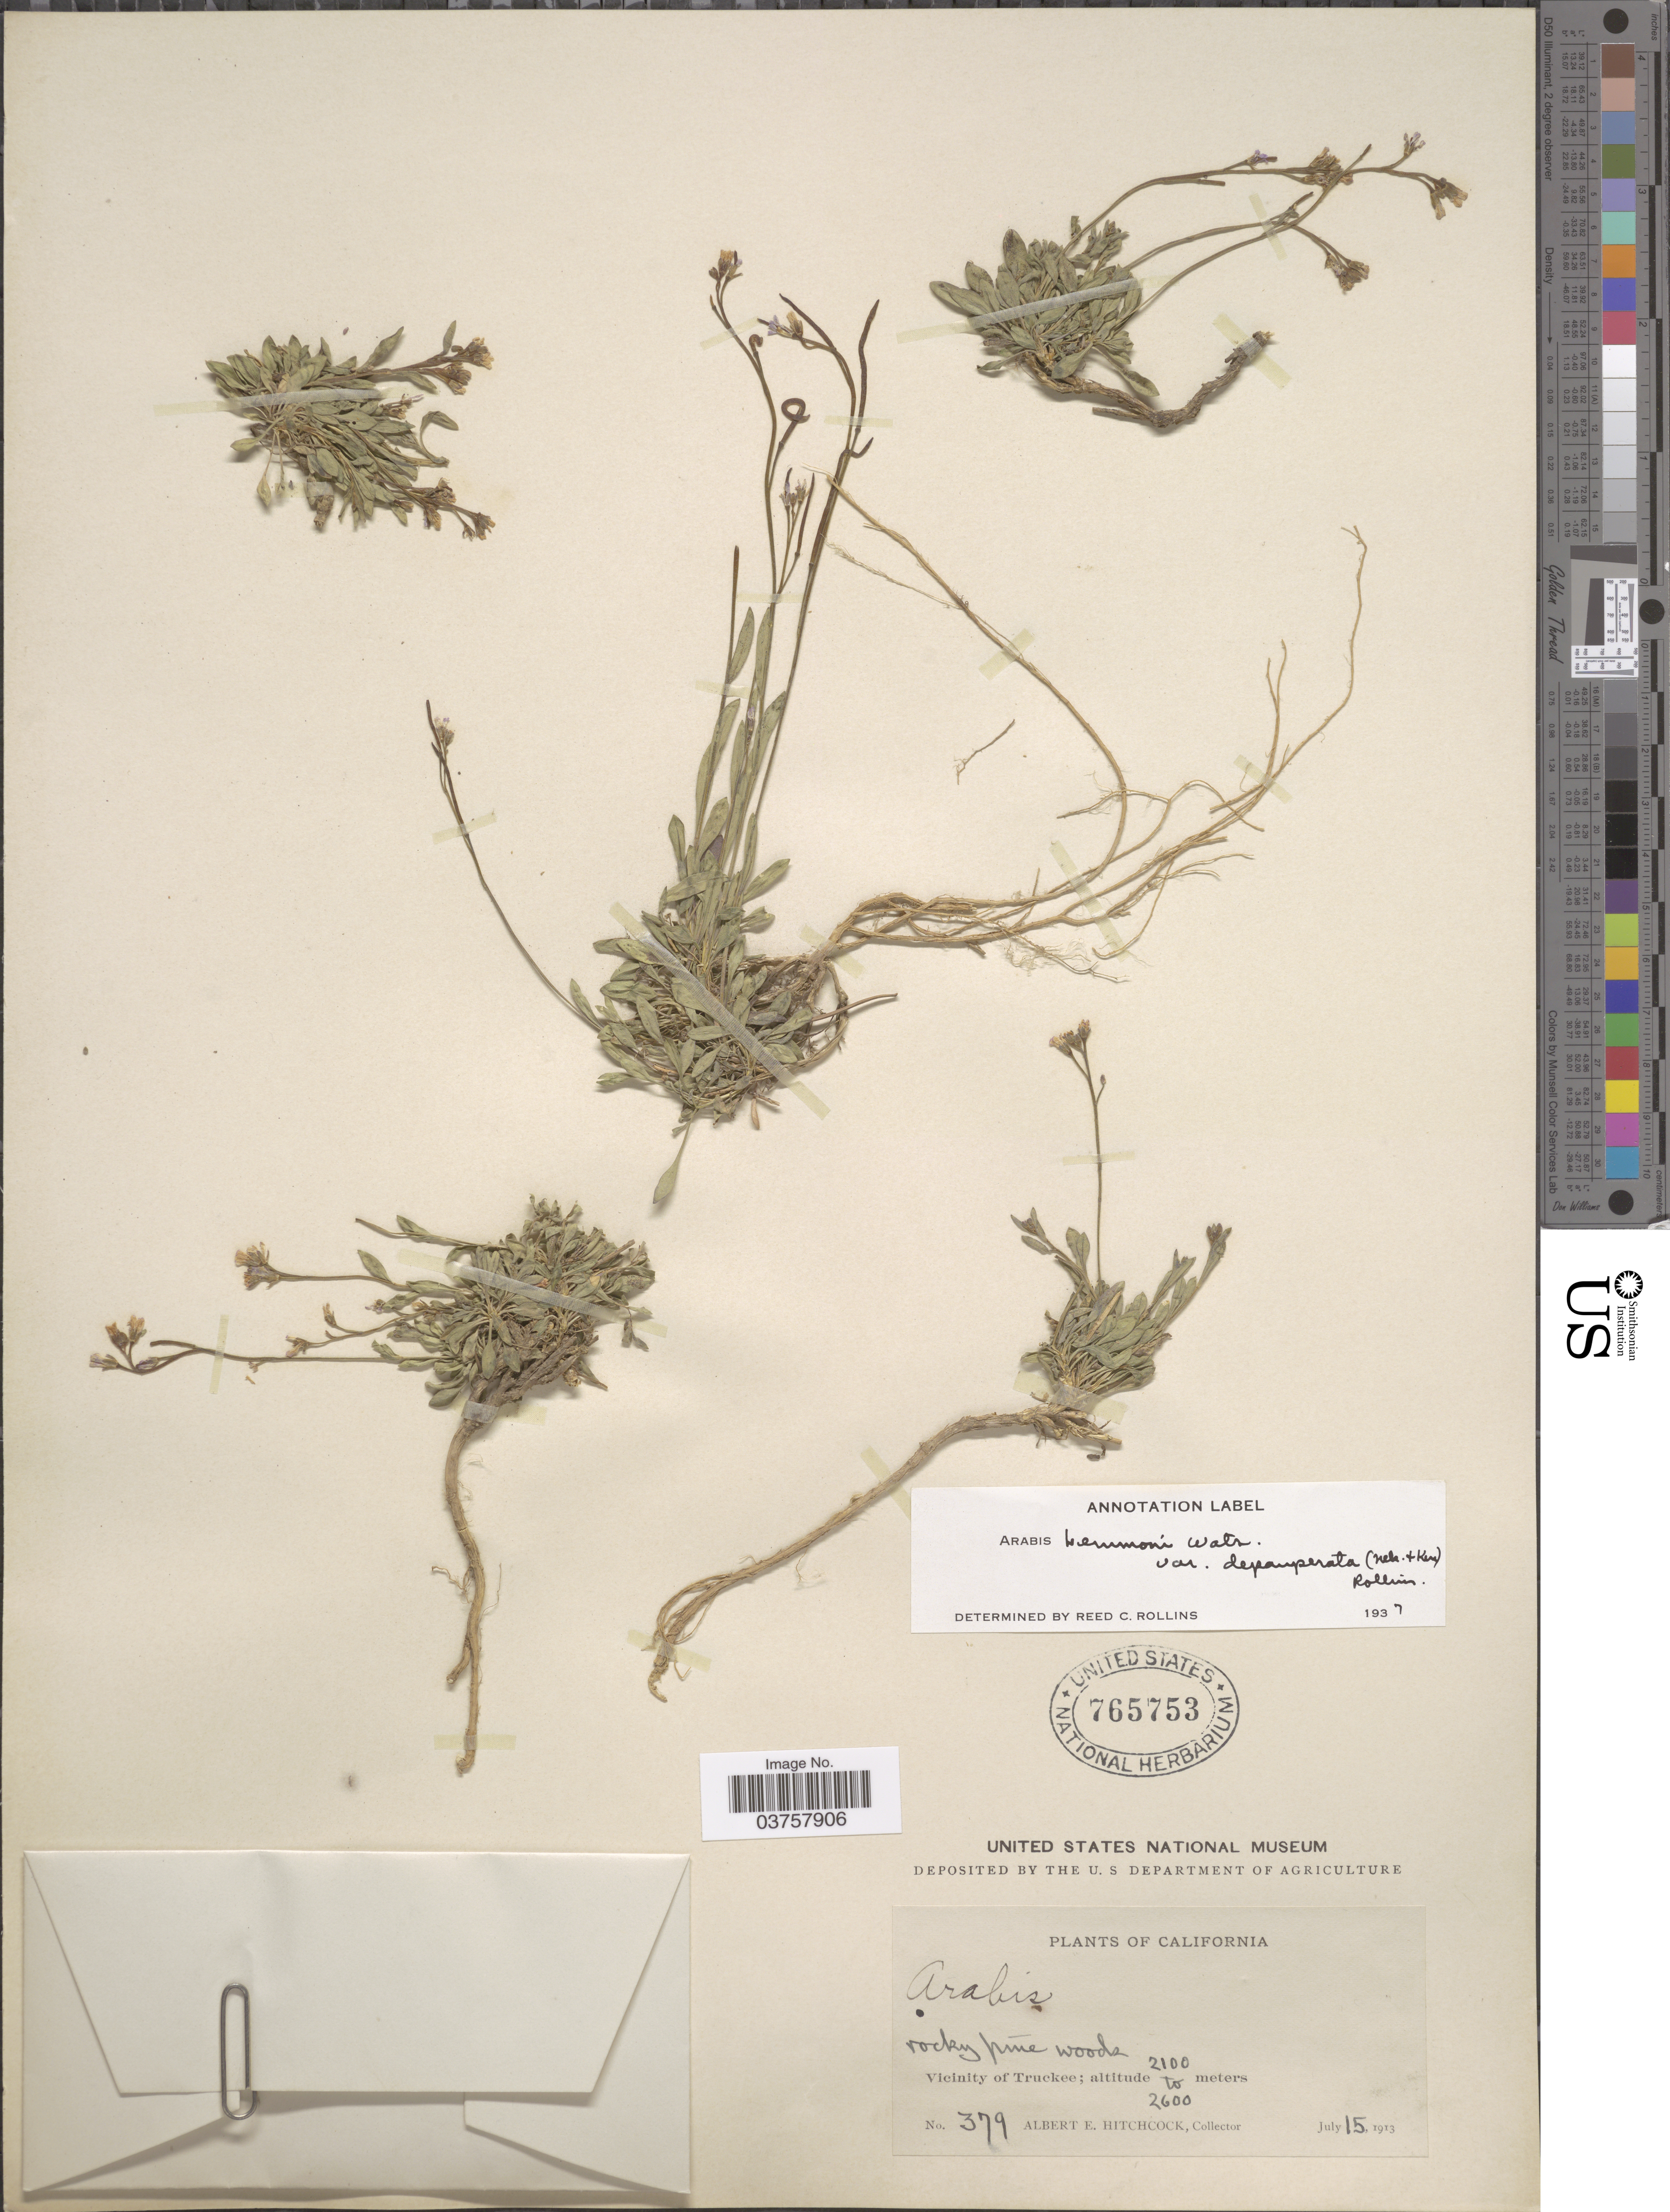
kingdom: Plantae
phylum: Tracheophyta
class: Magnoliopsida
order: Brassicales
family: Brassicaceae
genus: Arabis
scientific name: Arabis lemmonii var. depauperata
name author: (A. Nelson & P.B. Kenn.) Rollins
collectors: A. Hitchcock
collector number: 379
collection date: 1913-07-15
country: United States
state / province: California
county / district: Nevada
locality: Vicinity of Truckee.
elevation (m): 2100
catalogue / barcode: US 765753